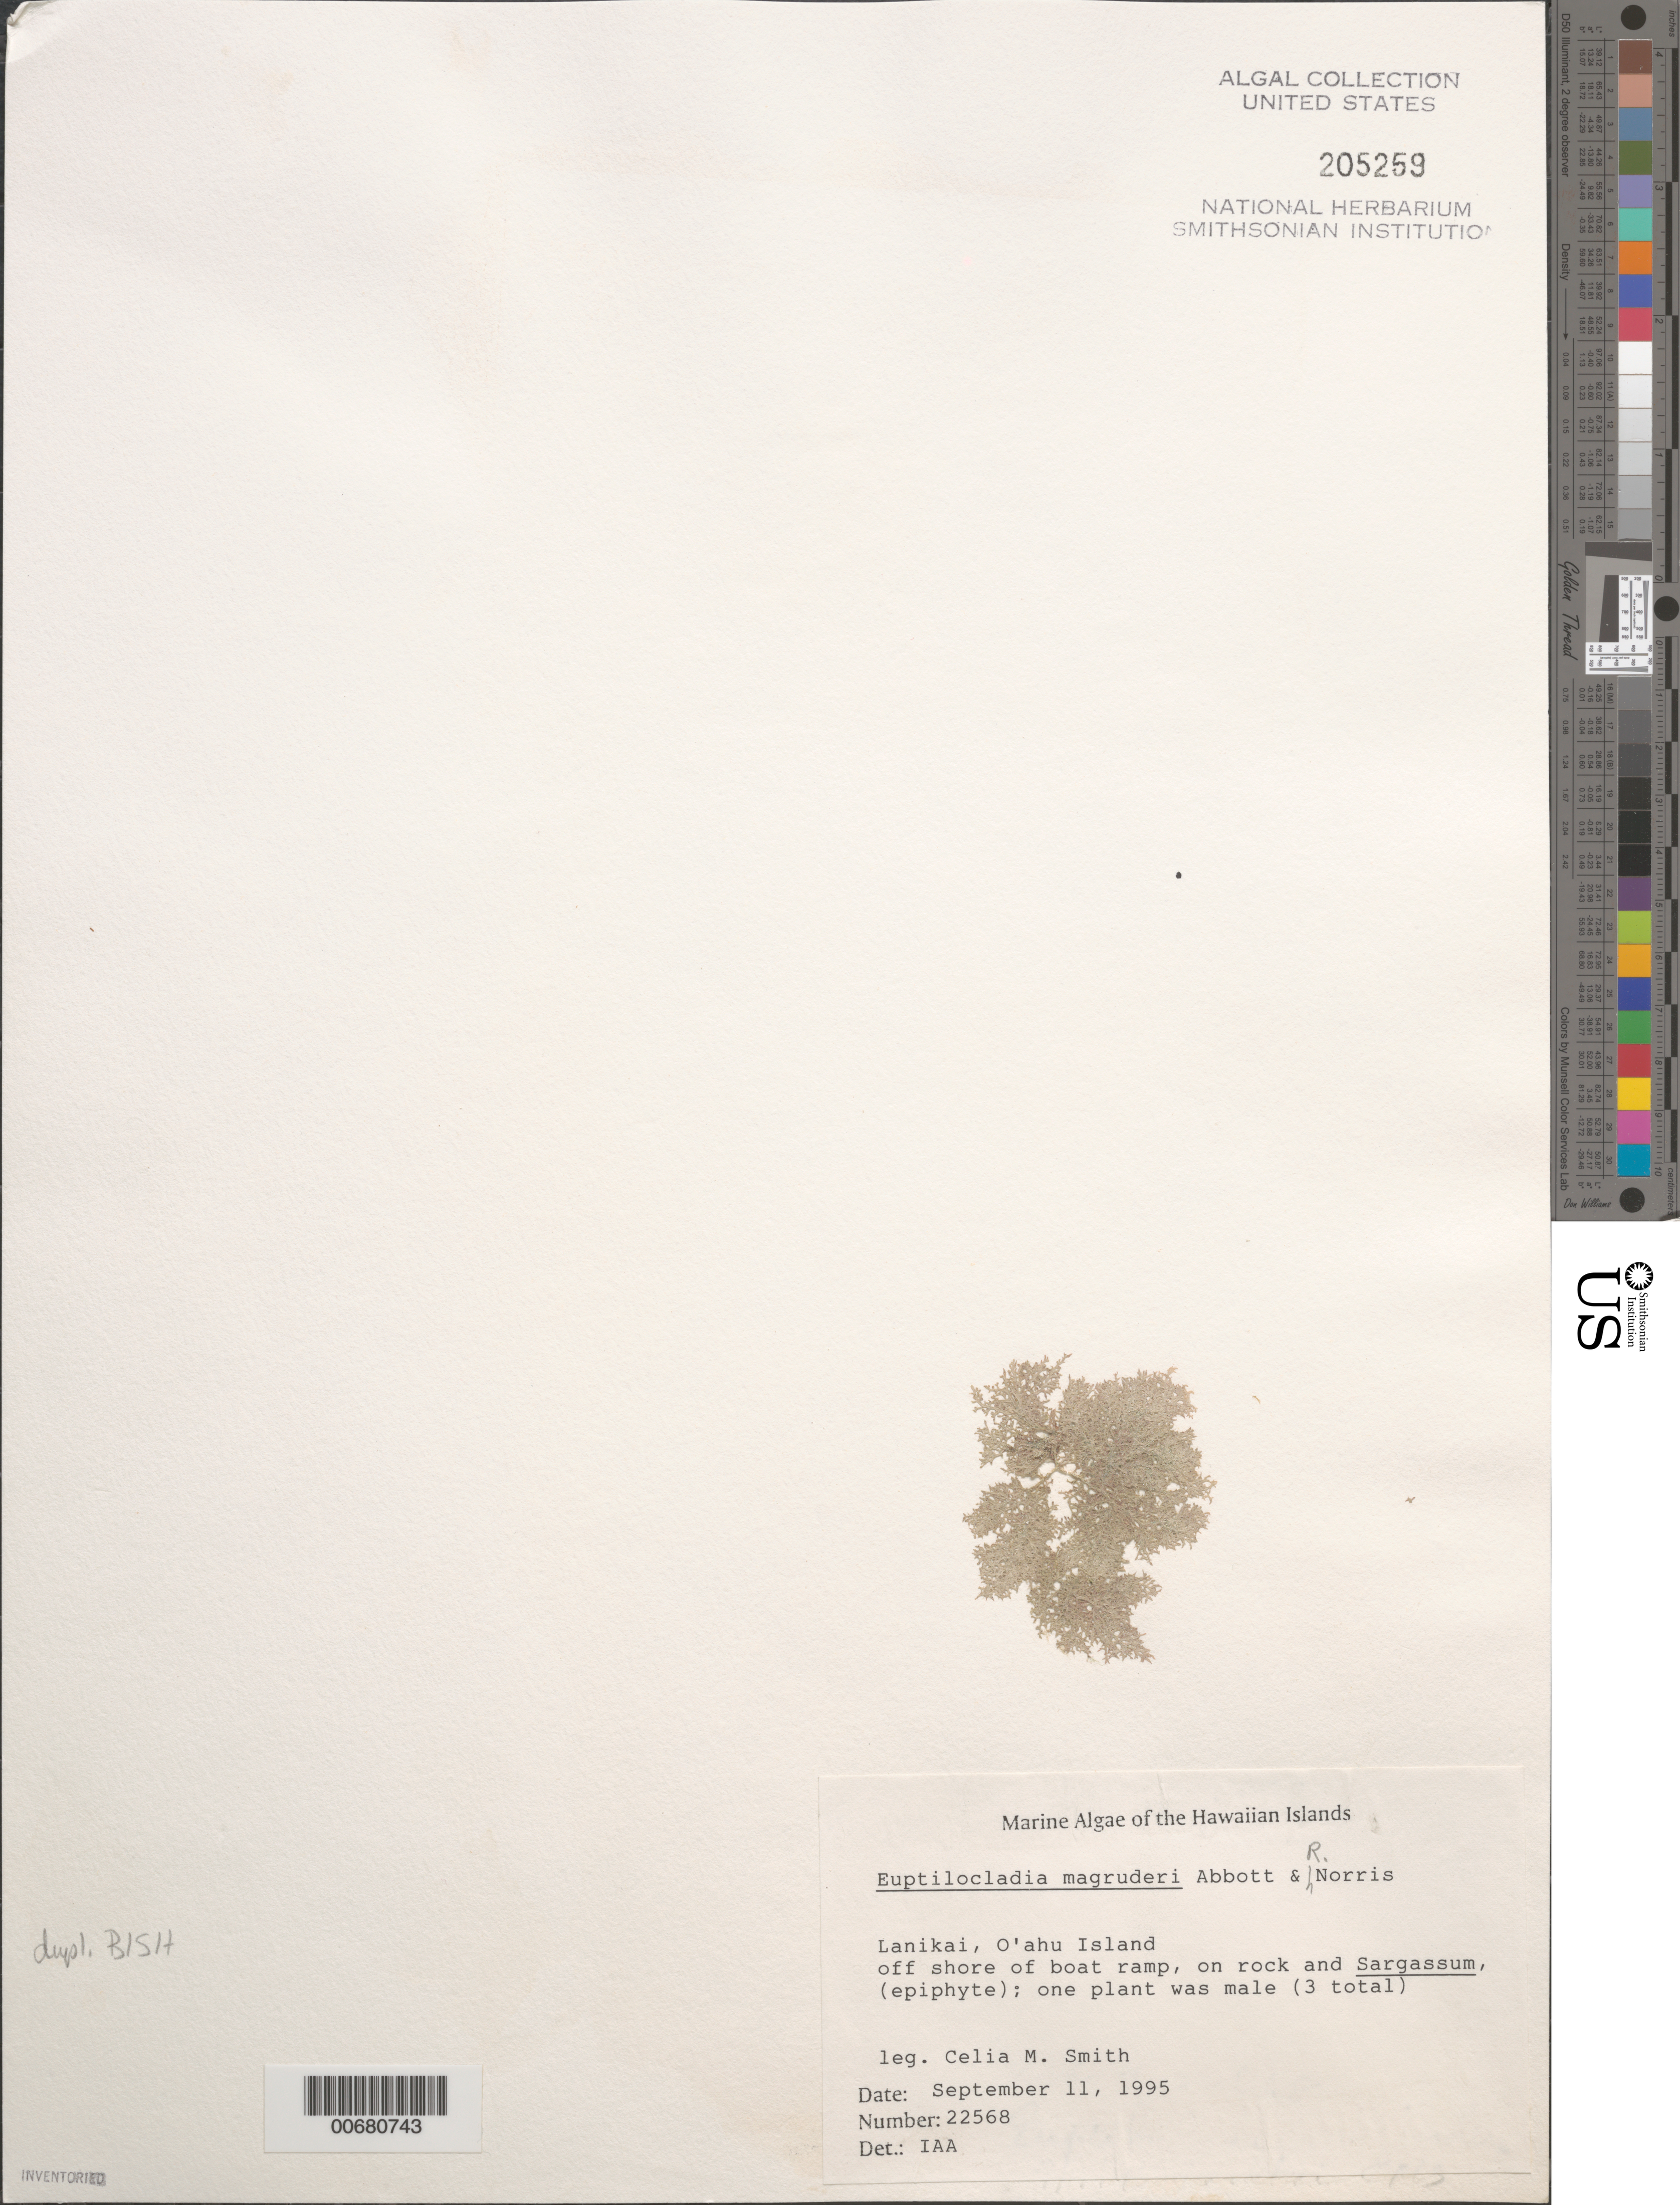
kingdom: Plantae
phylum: Rhodophyta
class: Florideophyceae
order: Ceramiales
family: Callithamniaceae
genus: Euptilocladia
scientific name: Euptilocladia magruderi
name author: I.A. Abbott & R.E. Norris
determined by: Abbott, Isabella A.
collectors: C. M. Smith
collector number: IAA 22568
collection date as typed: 11 Sep 1995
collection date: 1995-09-11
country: United States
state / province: Hawaii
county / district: Honolulu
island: Oahu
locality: Lanikai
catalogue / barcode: US 205259